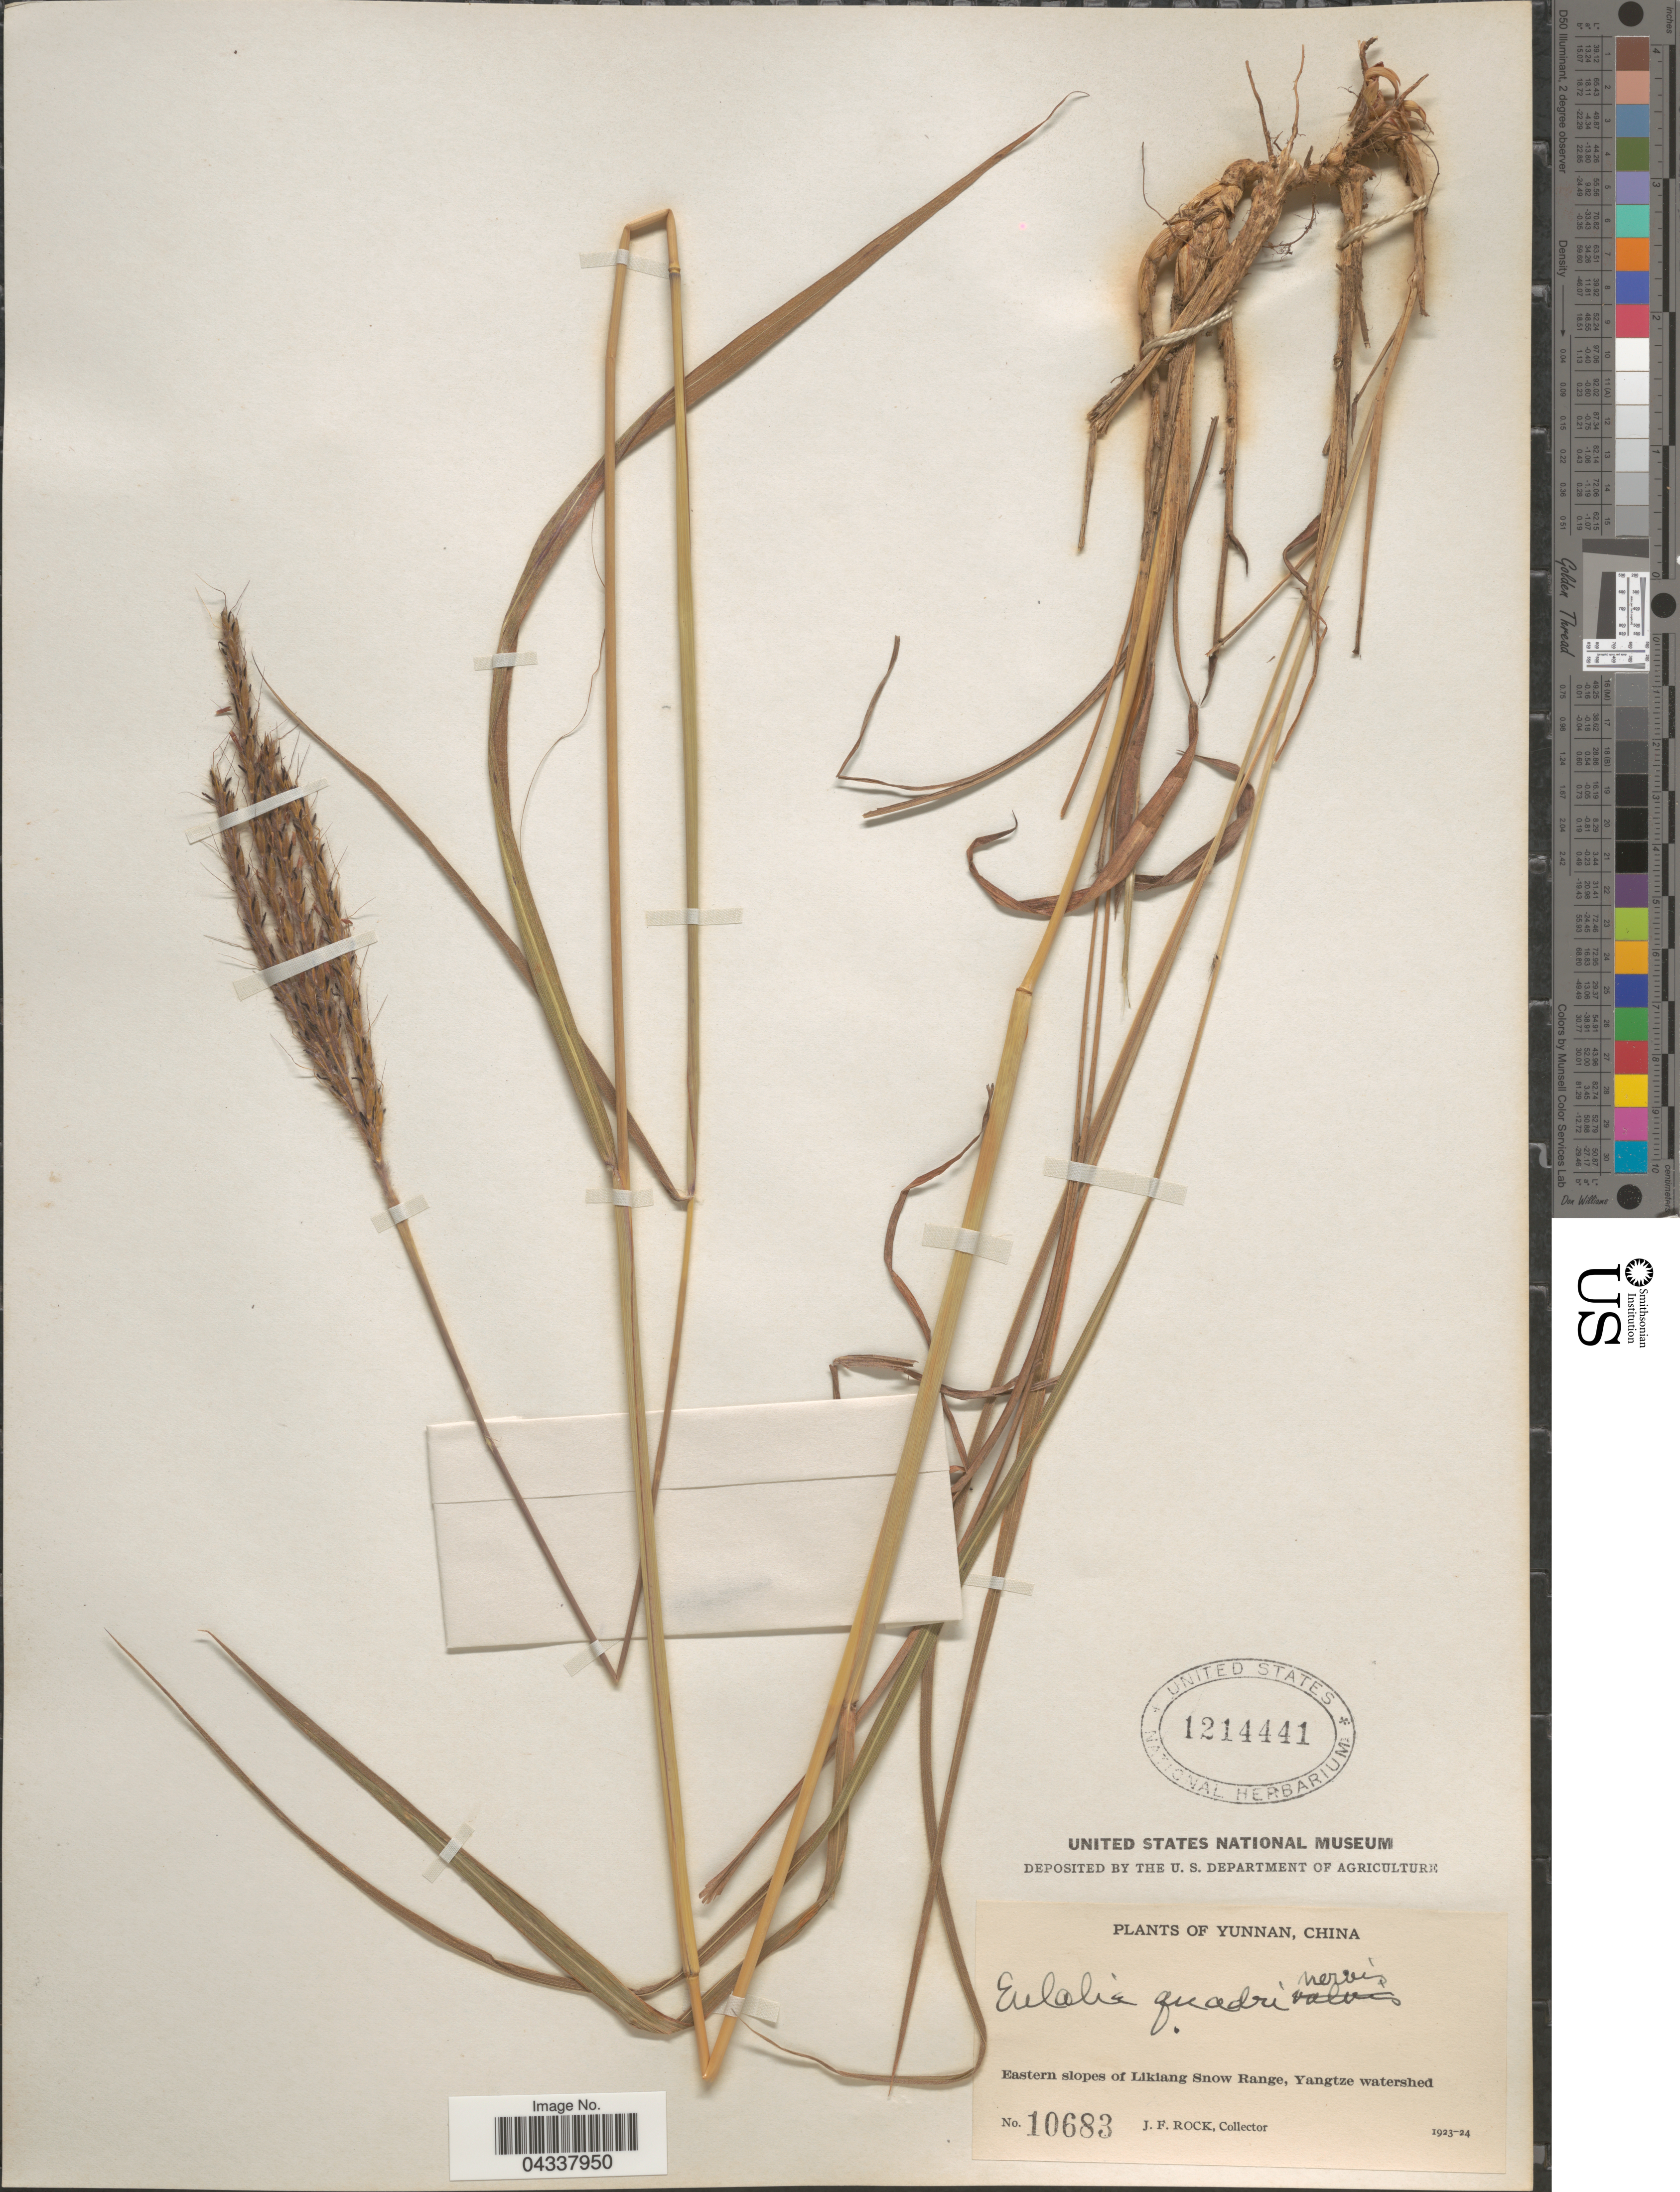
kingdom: Plantae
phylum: Tracheophyta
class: Liliopsida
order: Poales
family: Poaceae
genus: Pseudopogonatherum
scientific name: Pseudopogonatherum quadrinerve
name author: (Hack.) Ohwi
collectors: J. Rock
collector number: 10683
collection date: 1923/1924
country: China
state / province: Yunnan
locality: Eastern slopes of Likiang Snow Range, Yangtze watershed.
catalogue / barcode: US 1214441